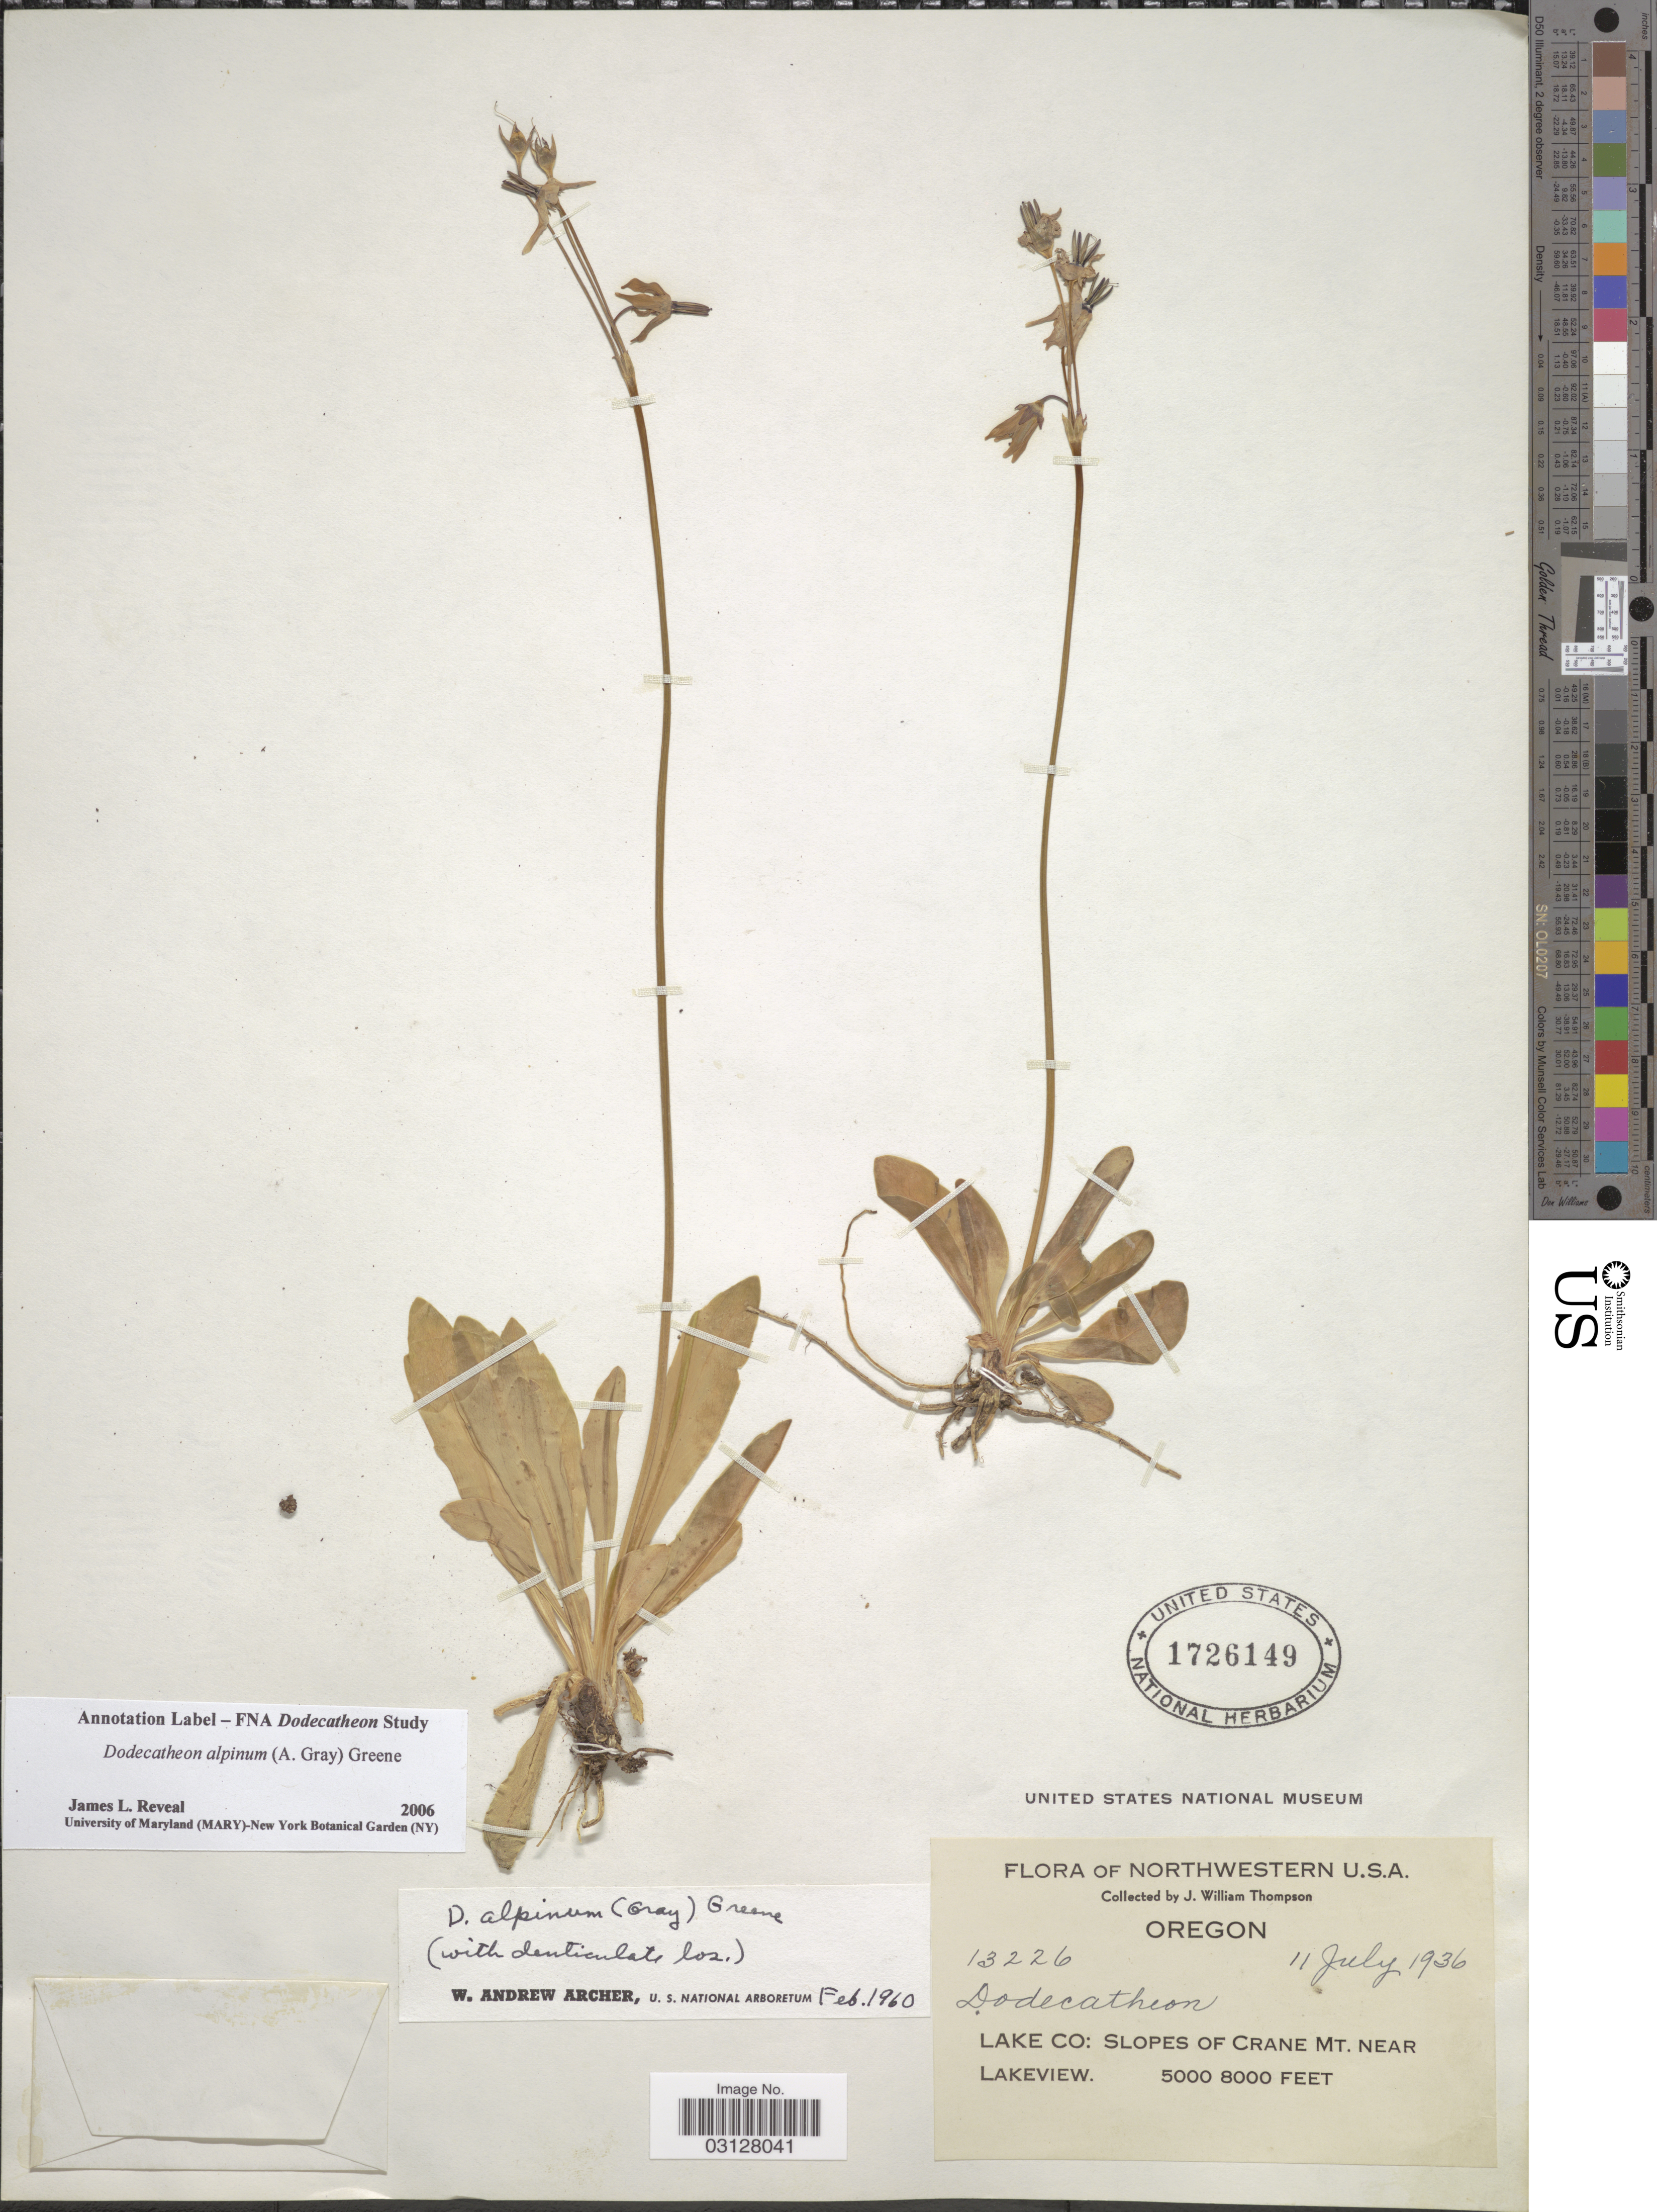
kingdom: Plantae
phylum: Tracheophyta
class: Magnoliopsida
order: Ericales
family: Primulaceae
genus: Dodecatheon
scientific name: Dodecatheon alpinum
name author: (A. Gray) Greene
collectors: J. W. Thompson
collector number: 13226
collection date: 1936-07-11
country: United States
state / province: Oregon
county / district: Lake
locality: Northwestern U.S.A. Lake Co: slope of Crane Mt. near Lakeview.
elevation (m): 1524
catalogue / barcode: US 1726149